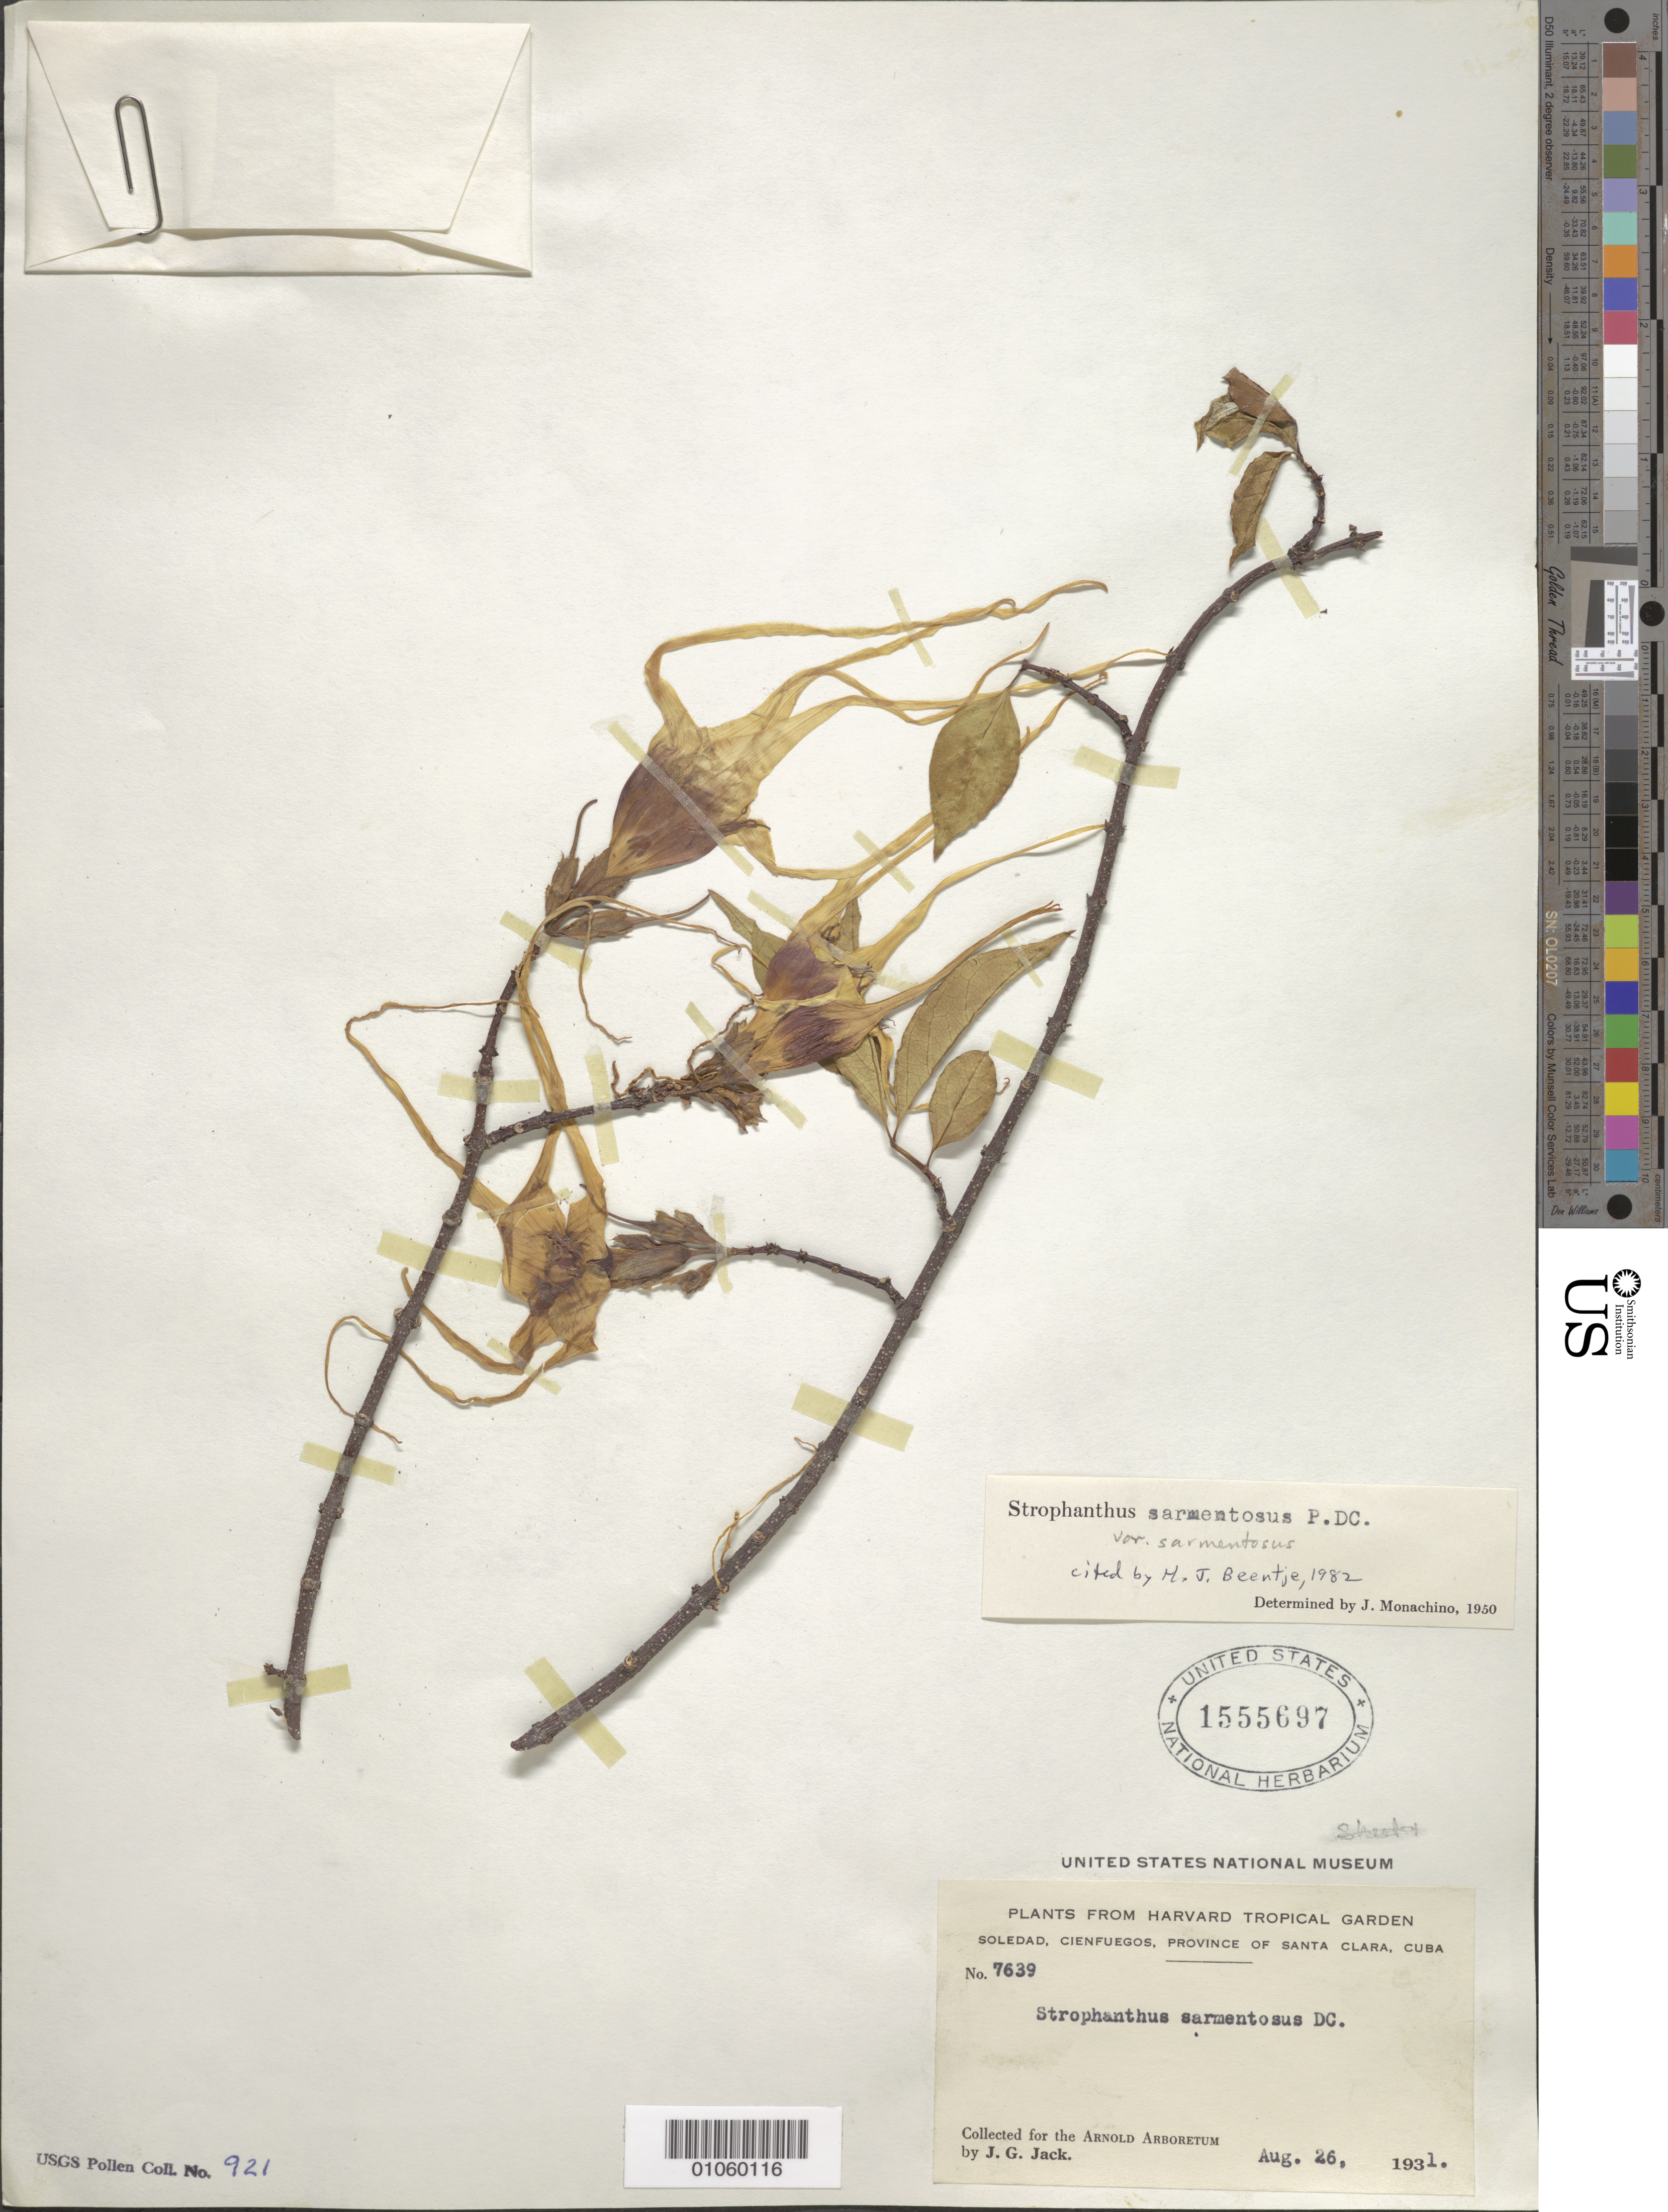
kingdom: Plantae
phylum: Tracheophyta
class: Magnoliopsida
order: Gentianales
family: Apocynaceae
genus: Strophanthus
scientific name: Strophanthus sarmentosus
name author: DC.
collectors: J. G. Jack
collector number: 7639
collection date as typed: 26 Aug 1931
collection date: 1931-08-26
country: Cuba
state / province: Cienfuegos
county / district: Santa Clara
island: Cuba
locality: Soledad, Cienfuegos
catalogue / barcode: US 1555697